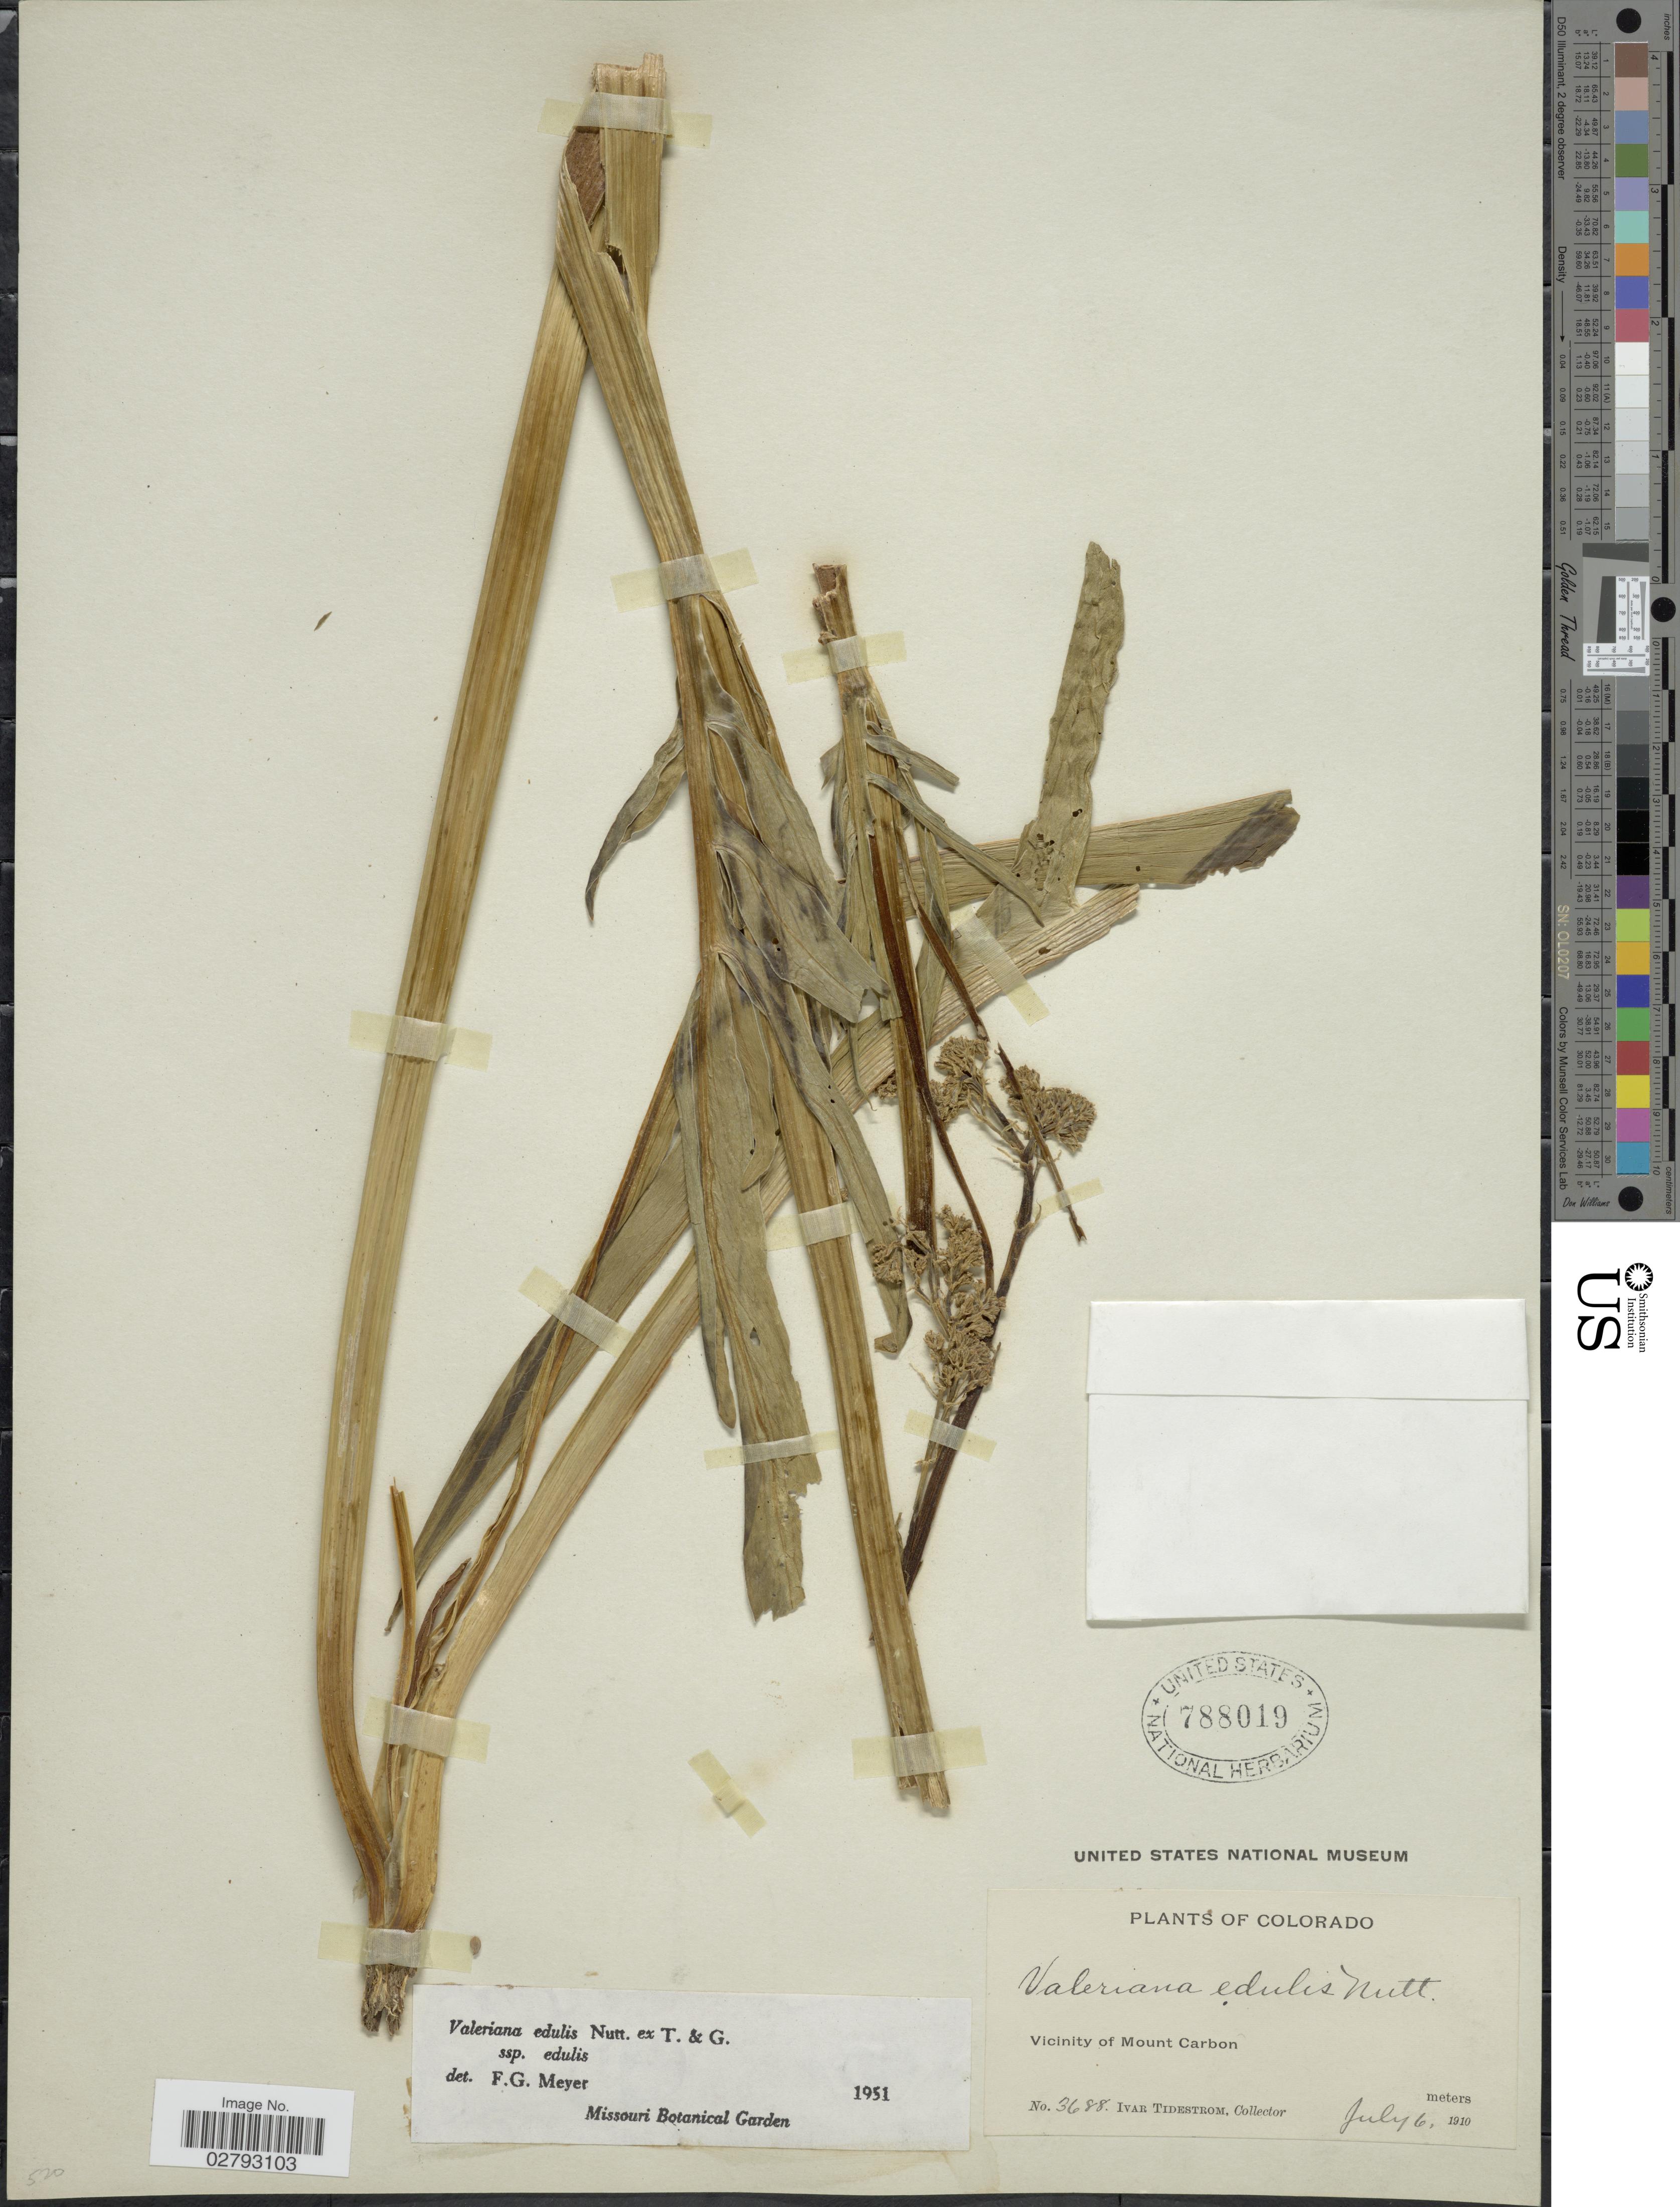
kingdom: Plantae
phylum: Tracheophyta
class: Magnoliopsida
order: Dipsacales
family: Caprifoliaceae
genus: Valeriana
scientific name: Valeriana edulis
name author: Nutt.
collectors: I. F. Tidestrom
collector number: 3688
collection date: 1910-07-06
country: United States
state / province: Colorado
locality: Vicinity of Mount Carbon.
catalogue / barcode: US 788019